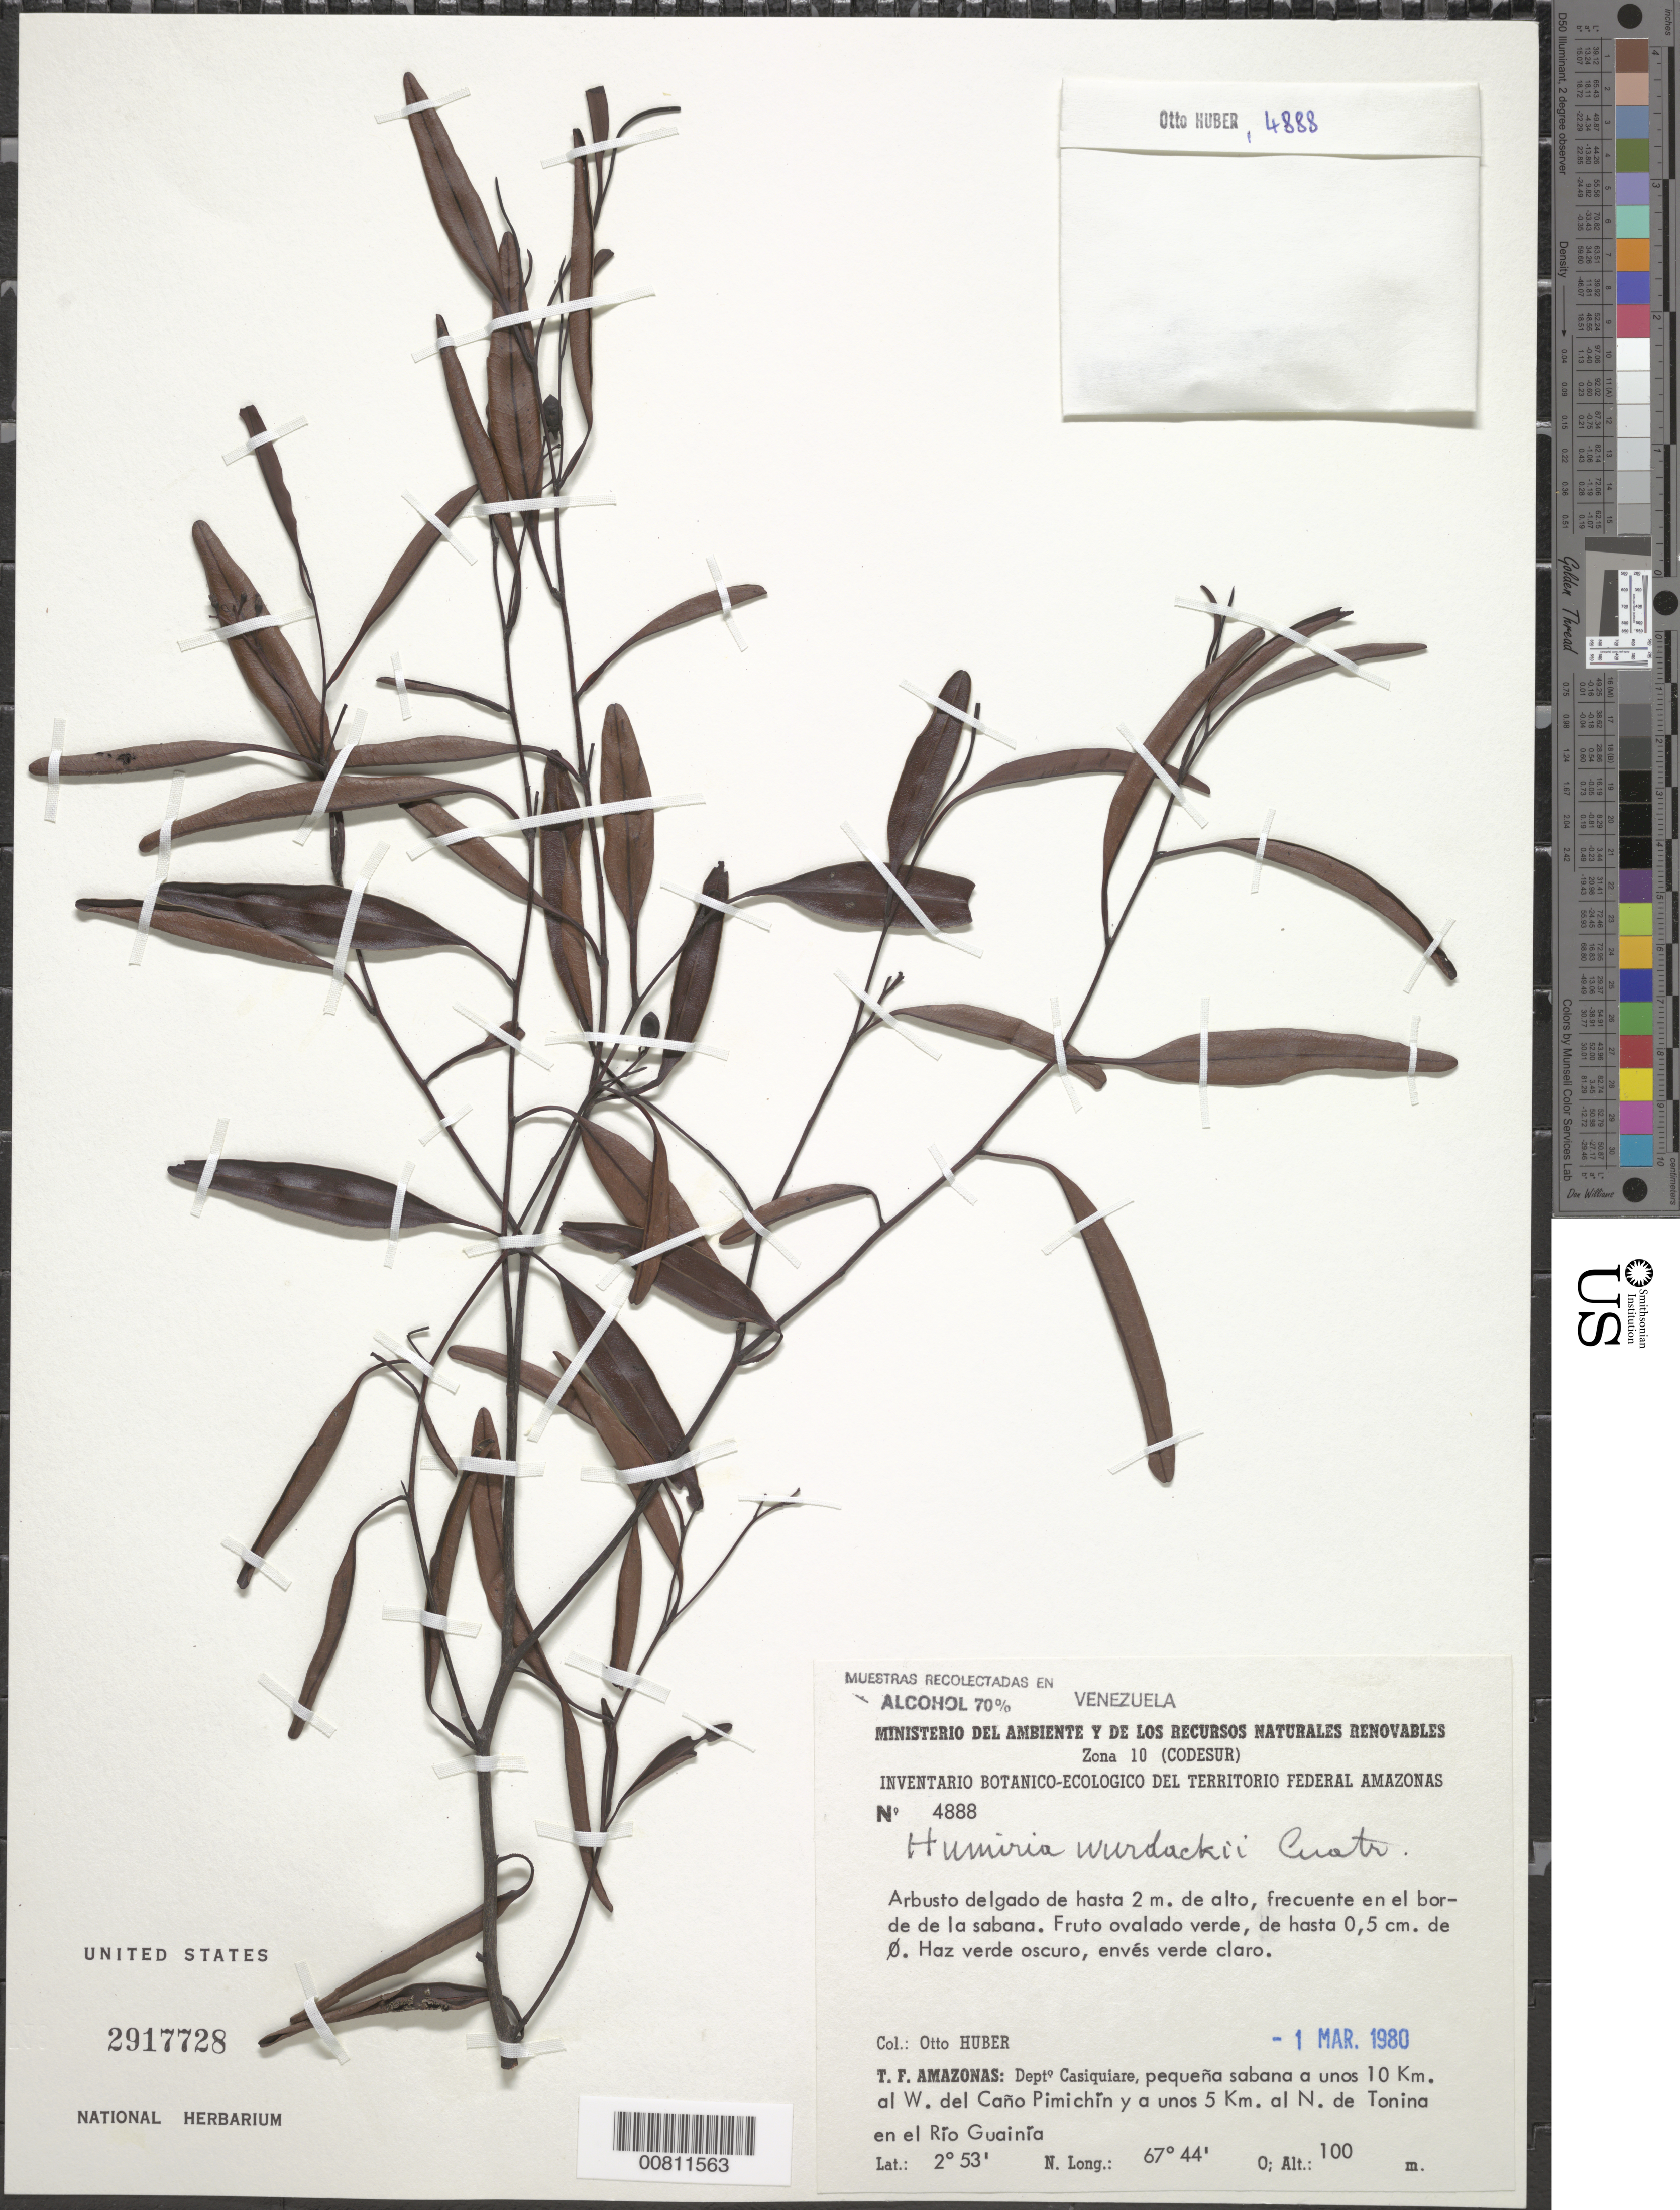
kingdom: Plantae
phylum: Tracheophyta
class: Magnoliopsida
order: Malpighiales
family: Humiriaceae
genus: Humiria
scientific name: Humiria wurdackii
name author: Cuatrec.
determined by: Cuatrecasas, J.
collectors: O. Huber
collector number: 4888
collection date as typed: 1-Mar-80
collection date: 1980-03-01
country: Venezuela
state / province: Amazonas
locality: Río Guainia, W del Caño Pimichin y a unos 5 km al N de Tanina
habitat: Borde de pequeña sabana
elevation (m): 100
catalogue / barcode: US 2917728